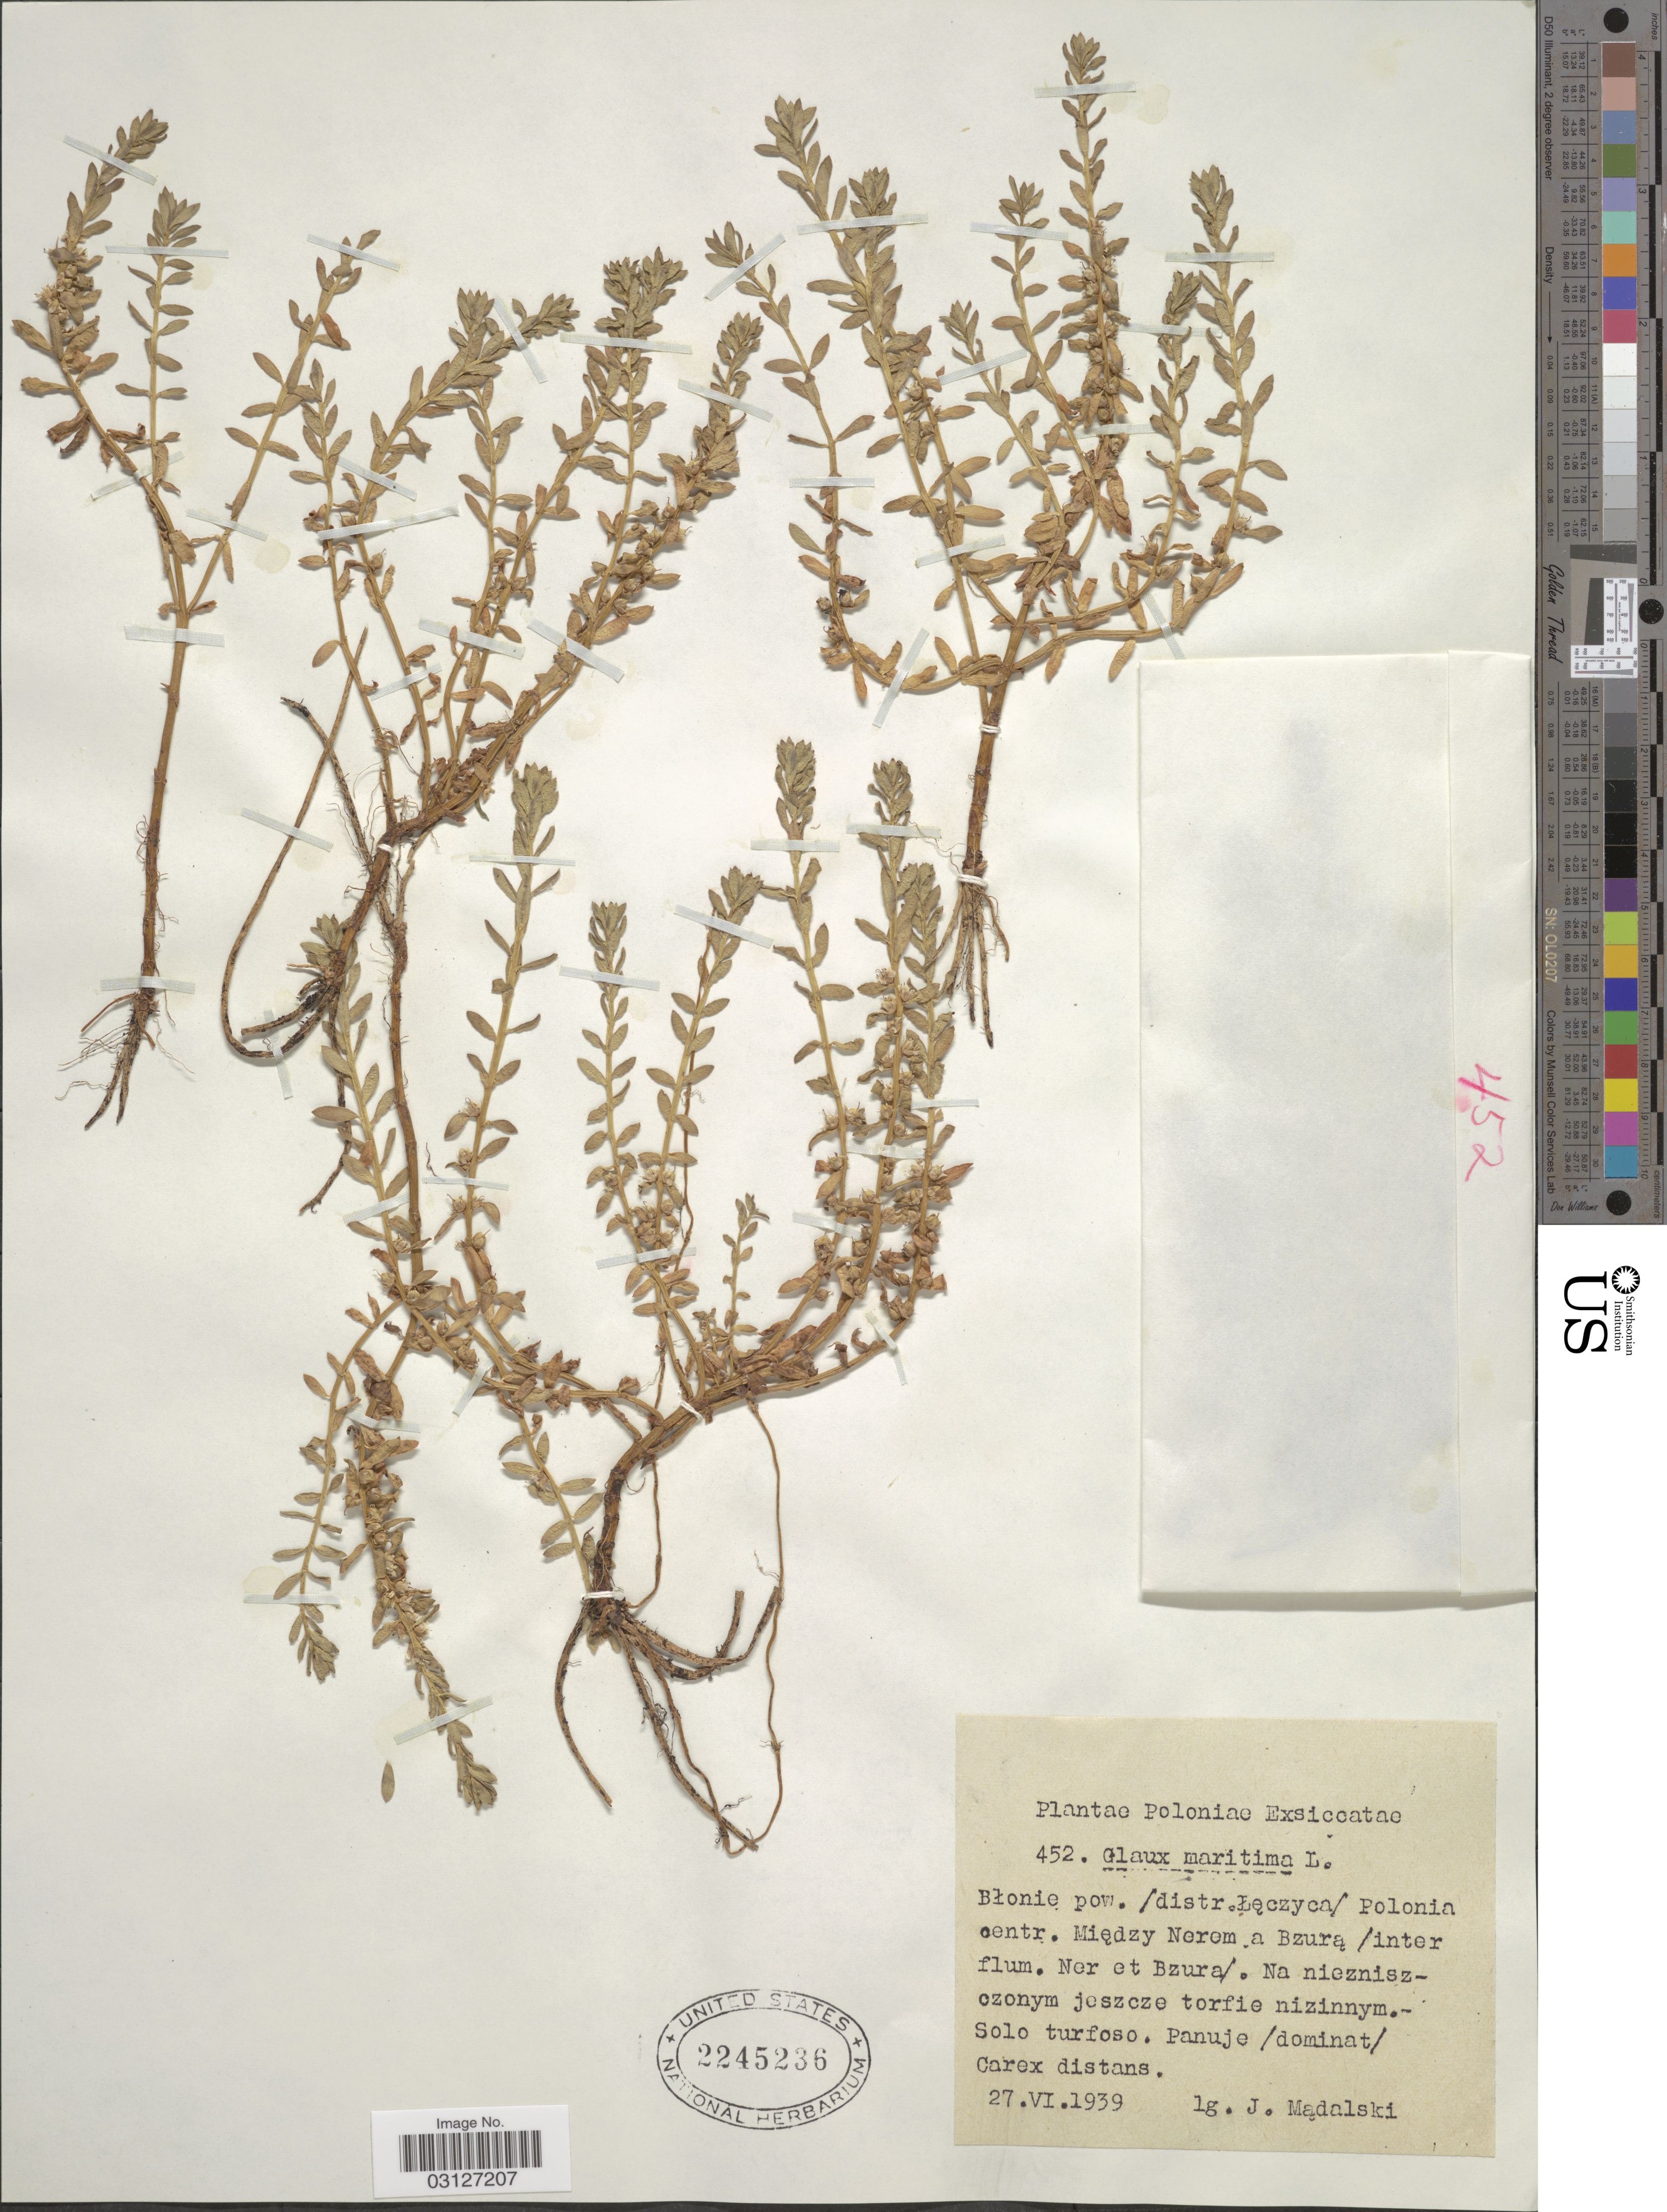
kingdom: Plantae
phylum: Tracheophyta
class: Magnoliopsida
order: Ericales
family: Primulaceae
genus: Glaux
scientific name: Glaux maritima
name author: L.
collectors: J. Madalski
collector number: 452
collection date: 1939-06-27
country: Poland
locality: Blonie pow./ Distr. Leczyca/ Polonia centr.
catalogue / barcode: US 2245236